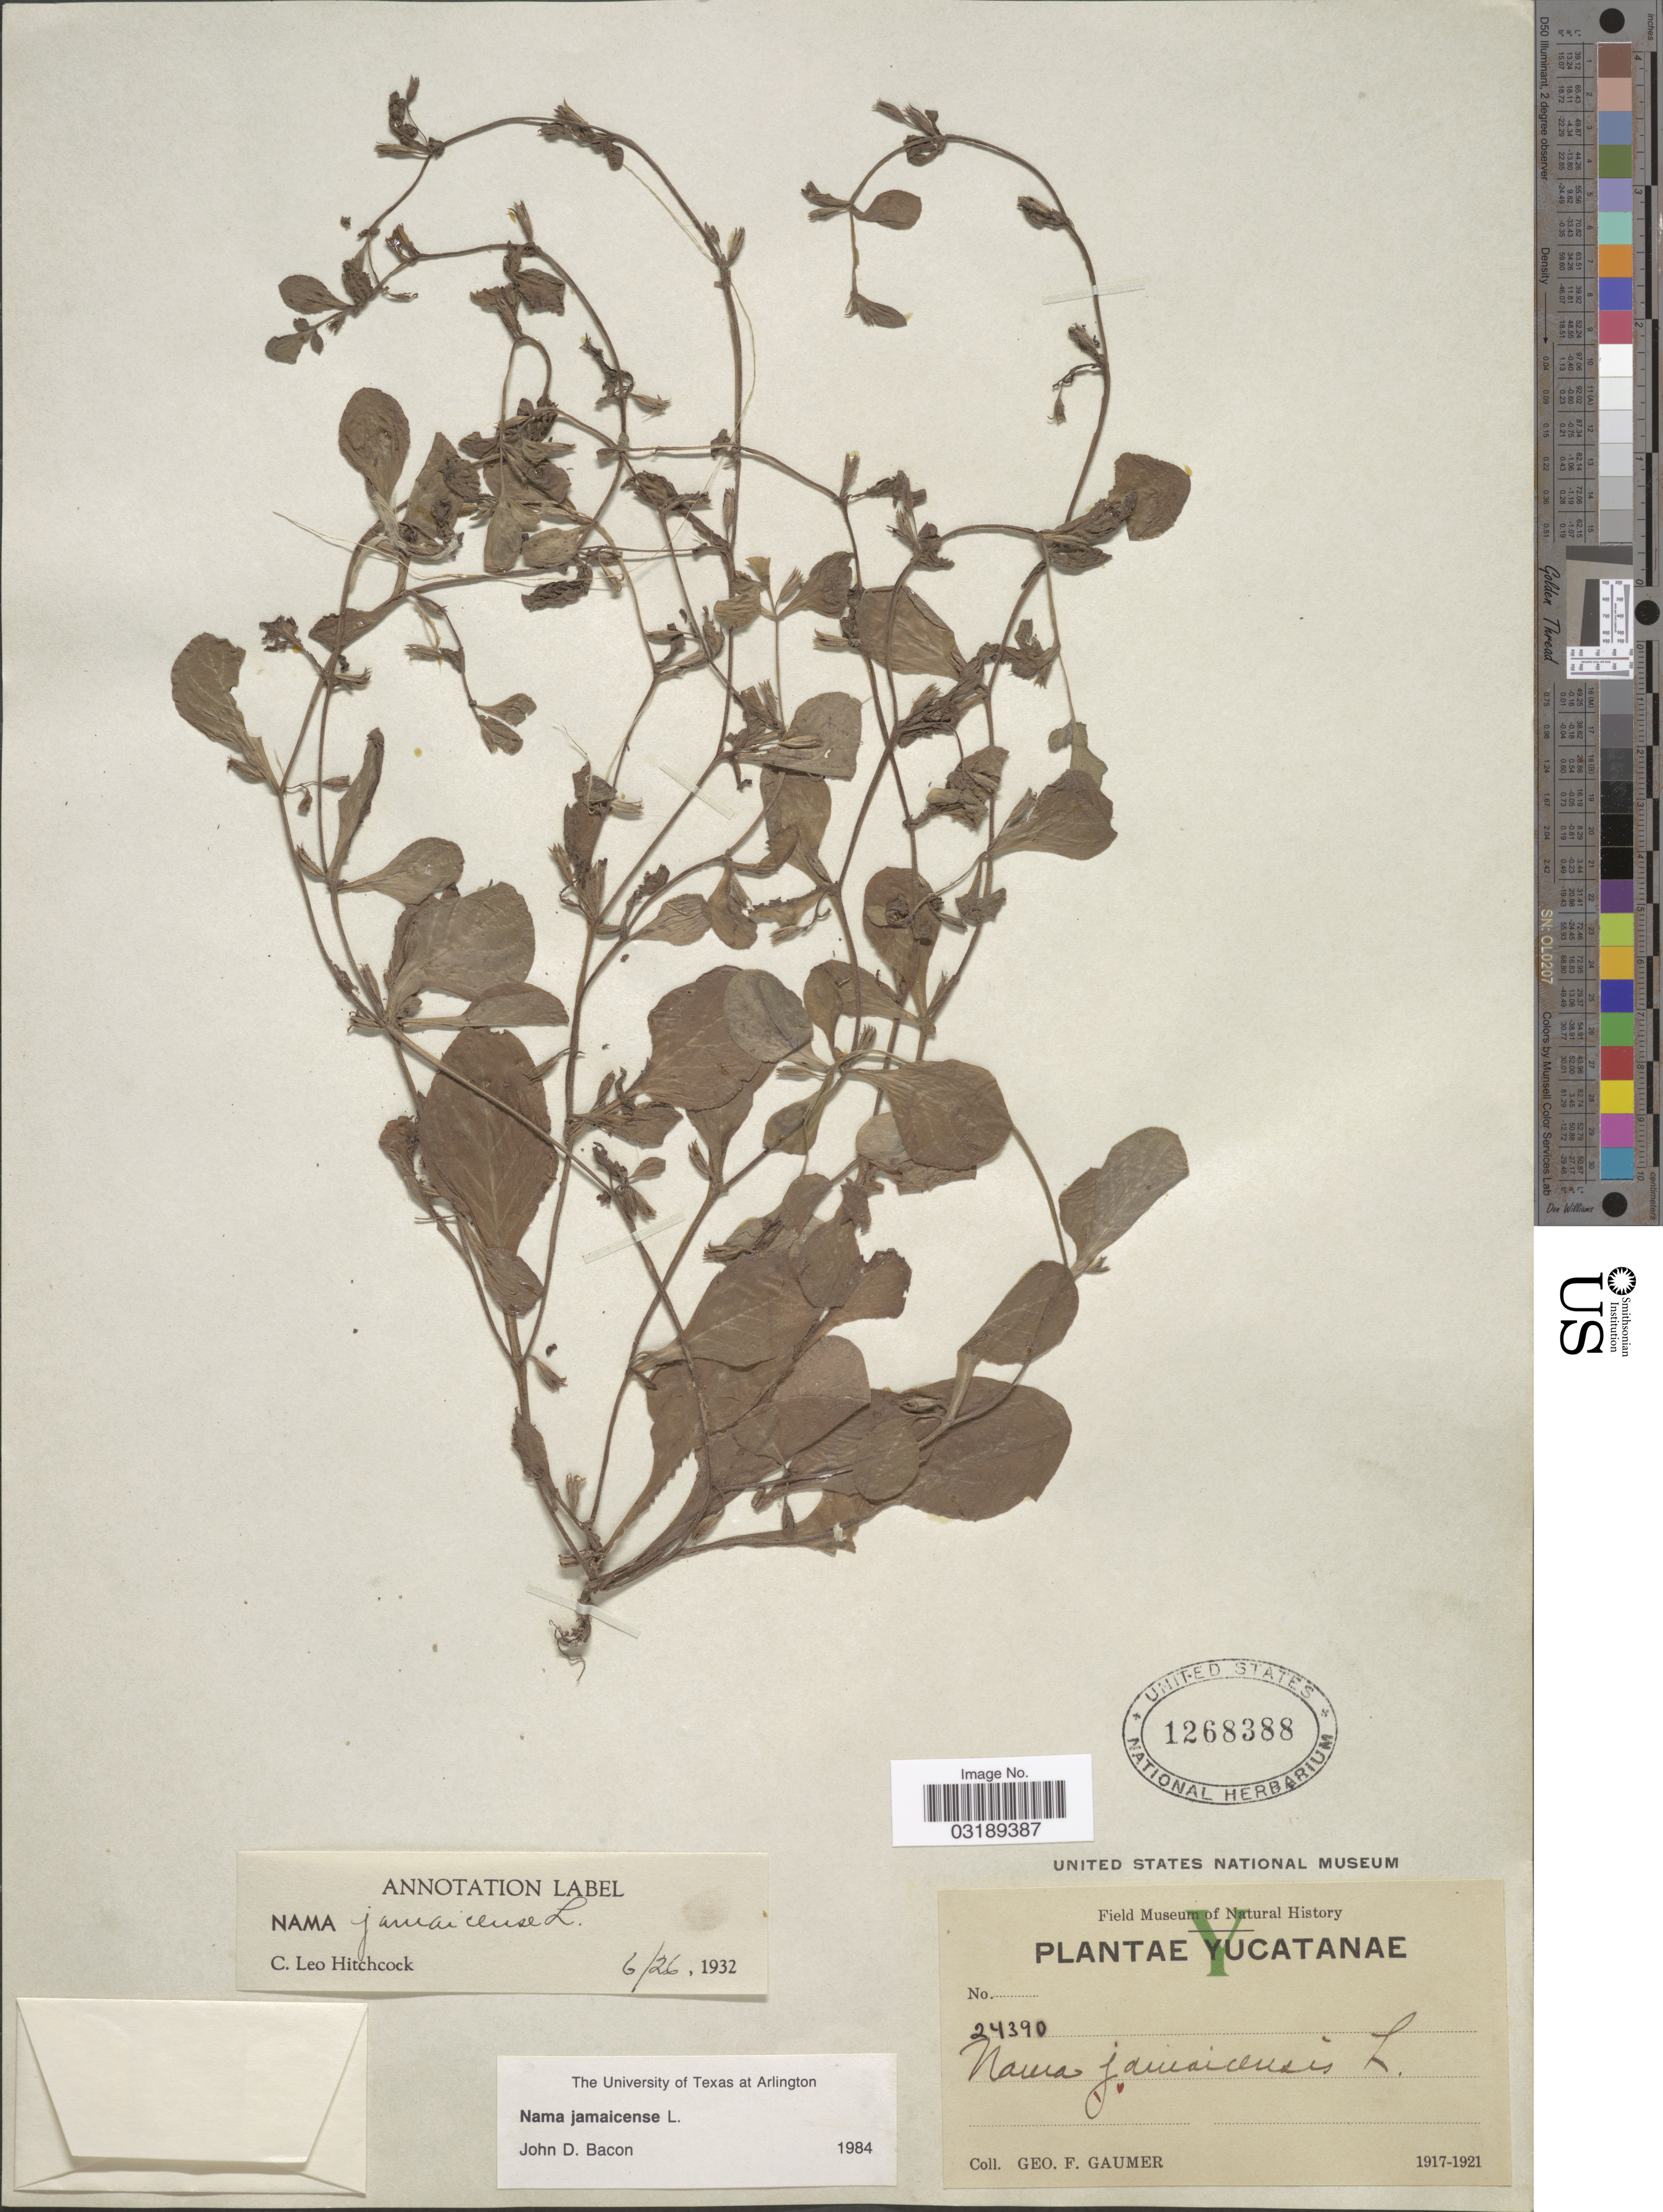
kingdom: Plantae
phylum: Tracheophyta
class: Magnoliopsida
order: Boraginales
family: Namaceae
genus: Nama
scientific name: Nama jamaicensis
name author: L.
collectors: G. F. Gaumer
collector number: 24390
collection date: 1917/1921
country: Mexico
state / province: Yucatán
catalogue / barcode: US 1268388